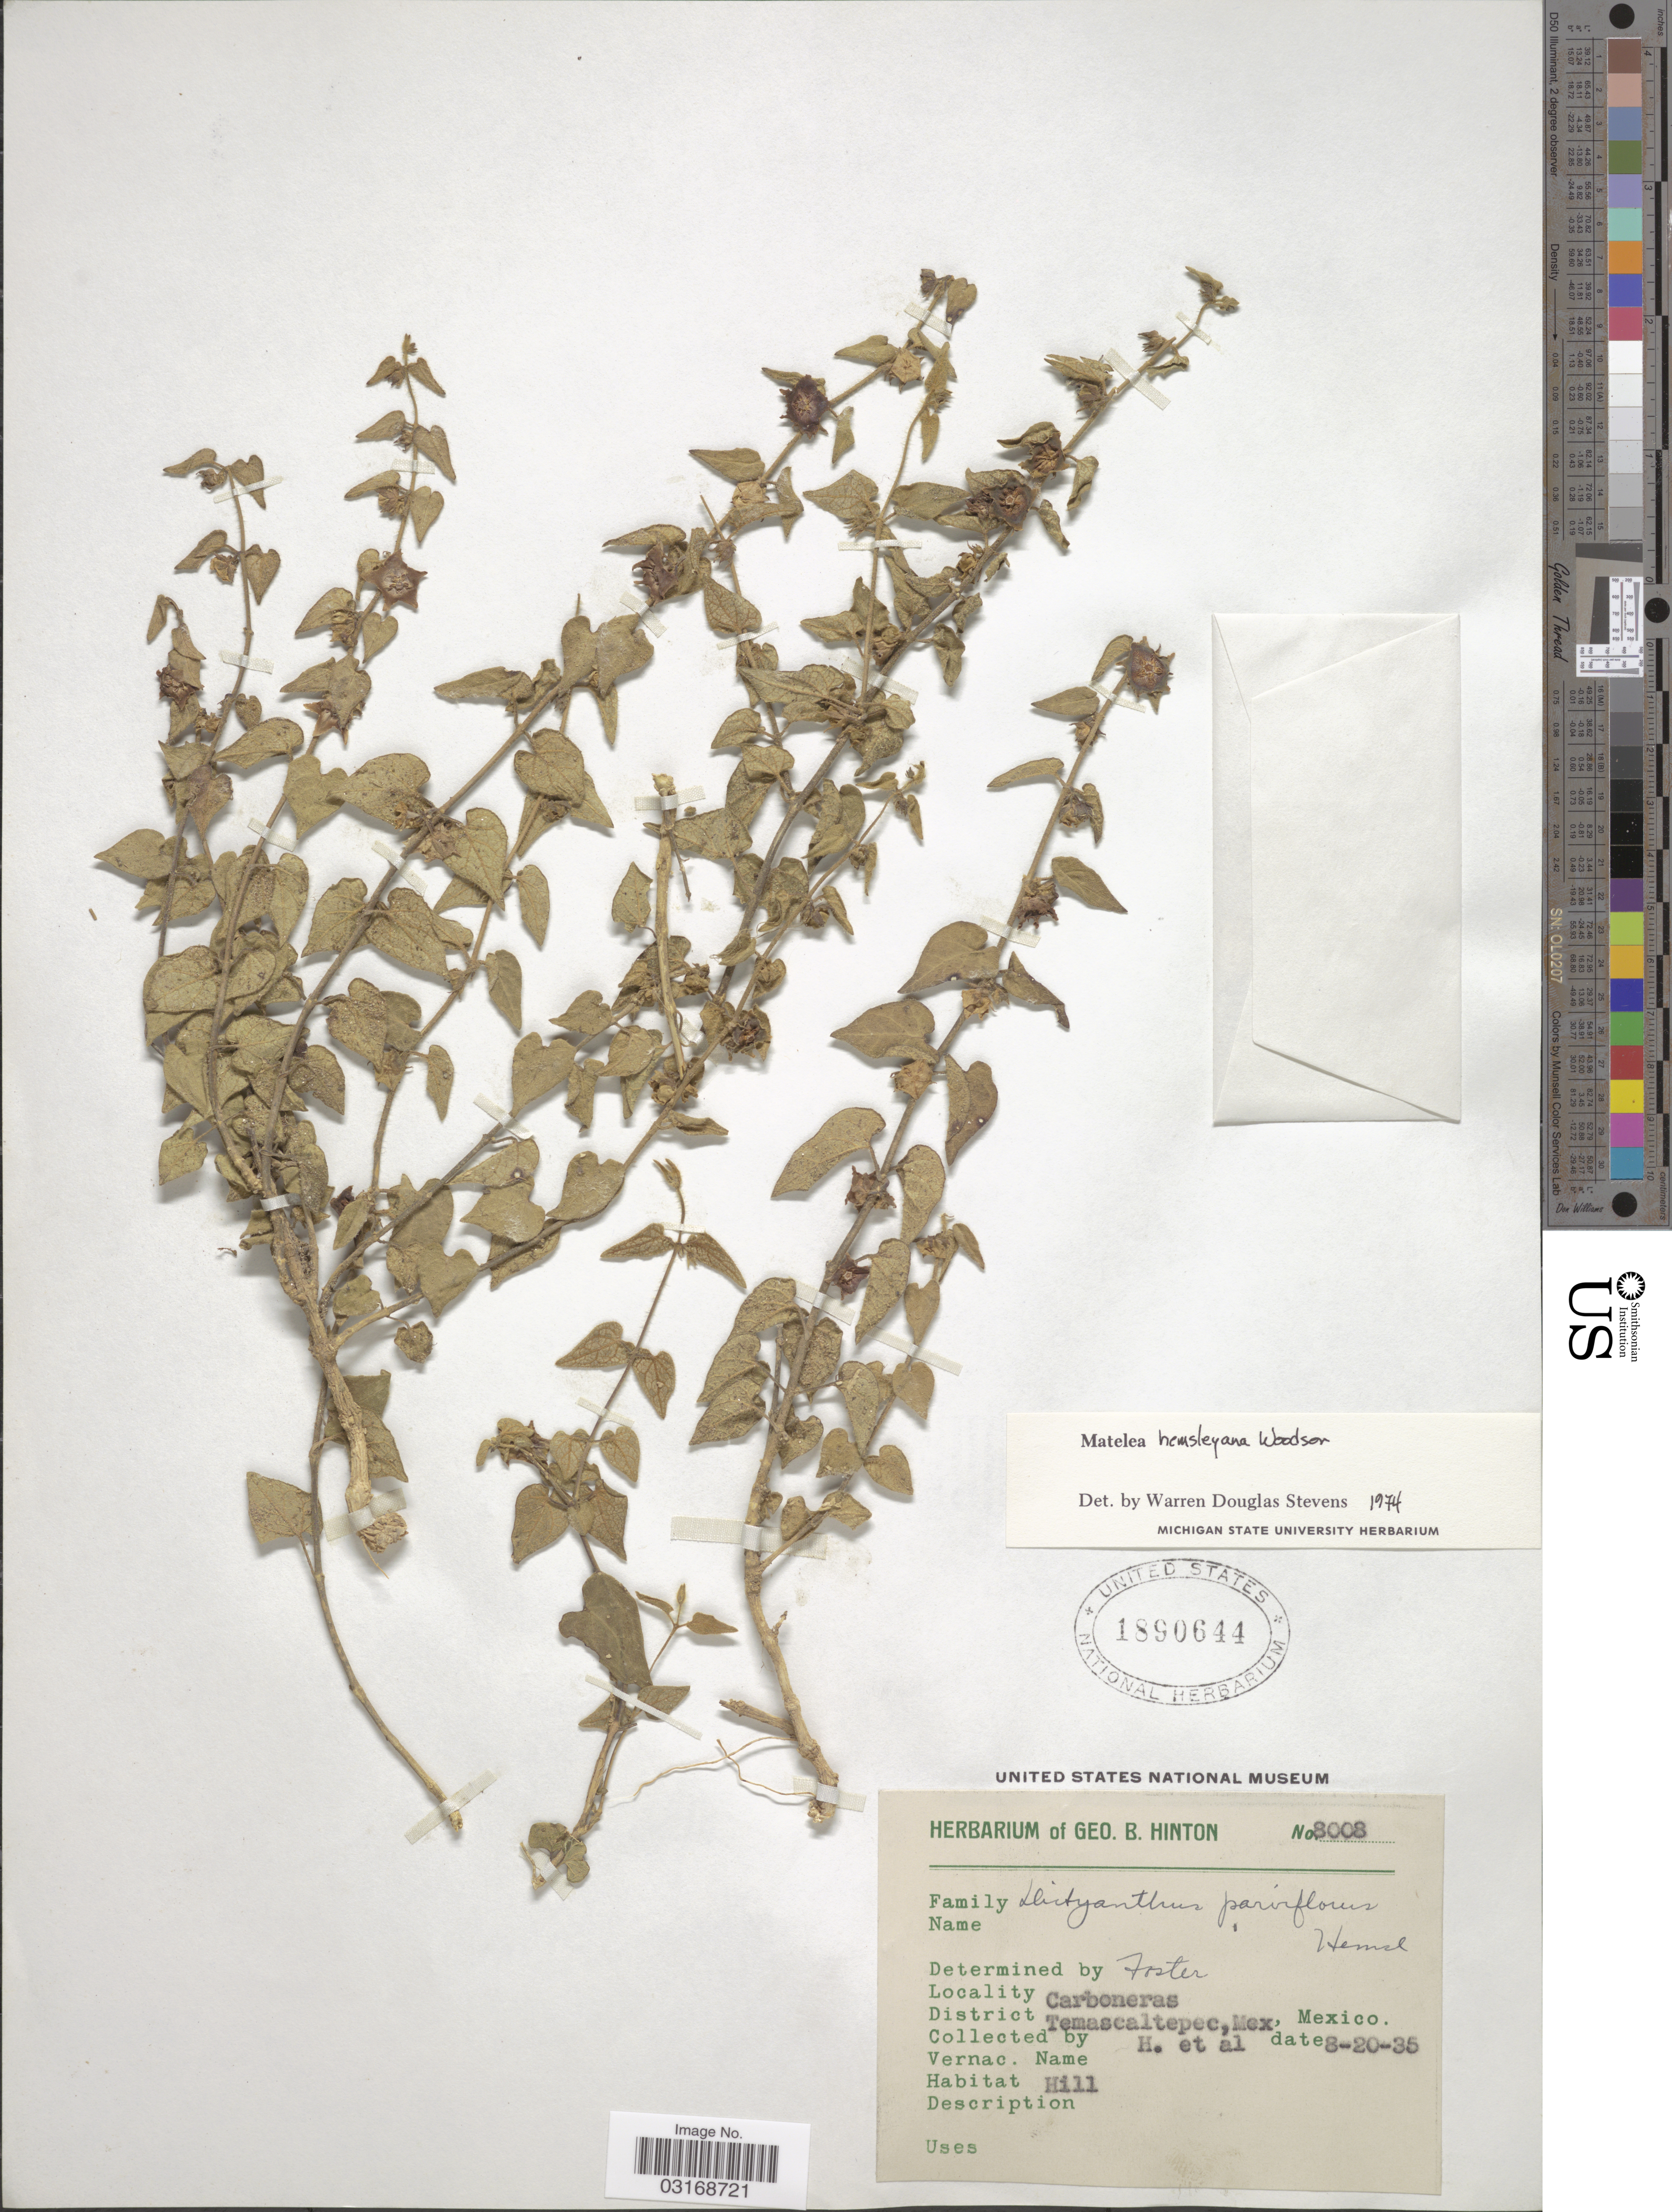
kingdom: Plantae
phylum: Tracheophyta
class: Magnoliopsida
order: Gentianales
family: Apocynaceae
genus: Matelea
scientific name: Matelea hemsleyana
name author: Woodson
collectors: G. B. Hinton & et al.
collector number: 8008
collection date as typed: Transcribed d/m/y: 20/8/35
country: Mexico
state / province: México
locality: Carboneras. District Temascaltepec, Mex.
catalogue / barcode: US 1890644